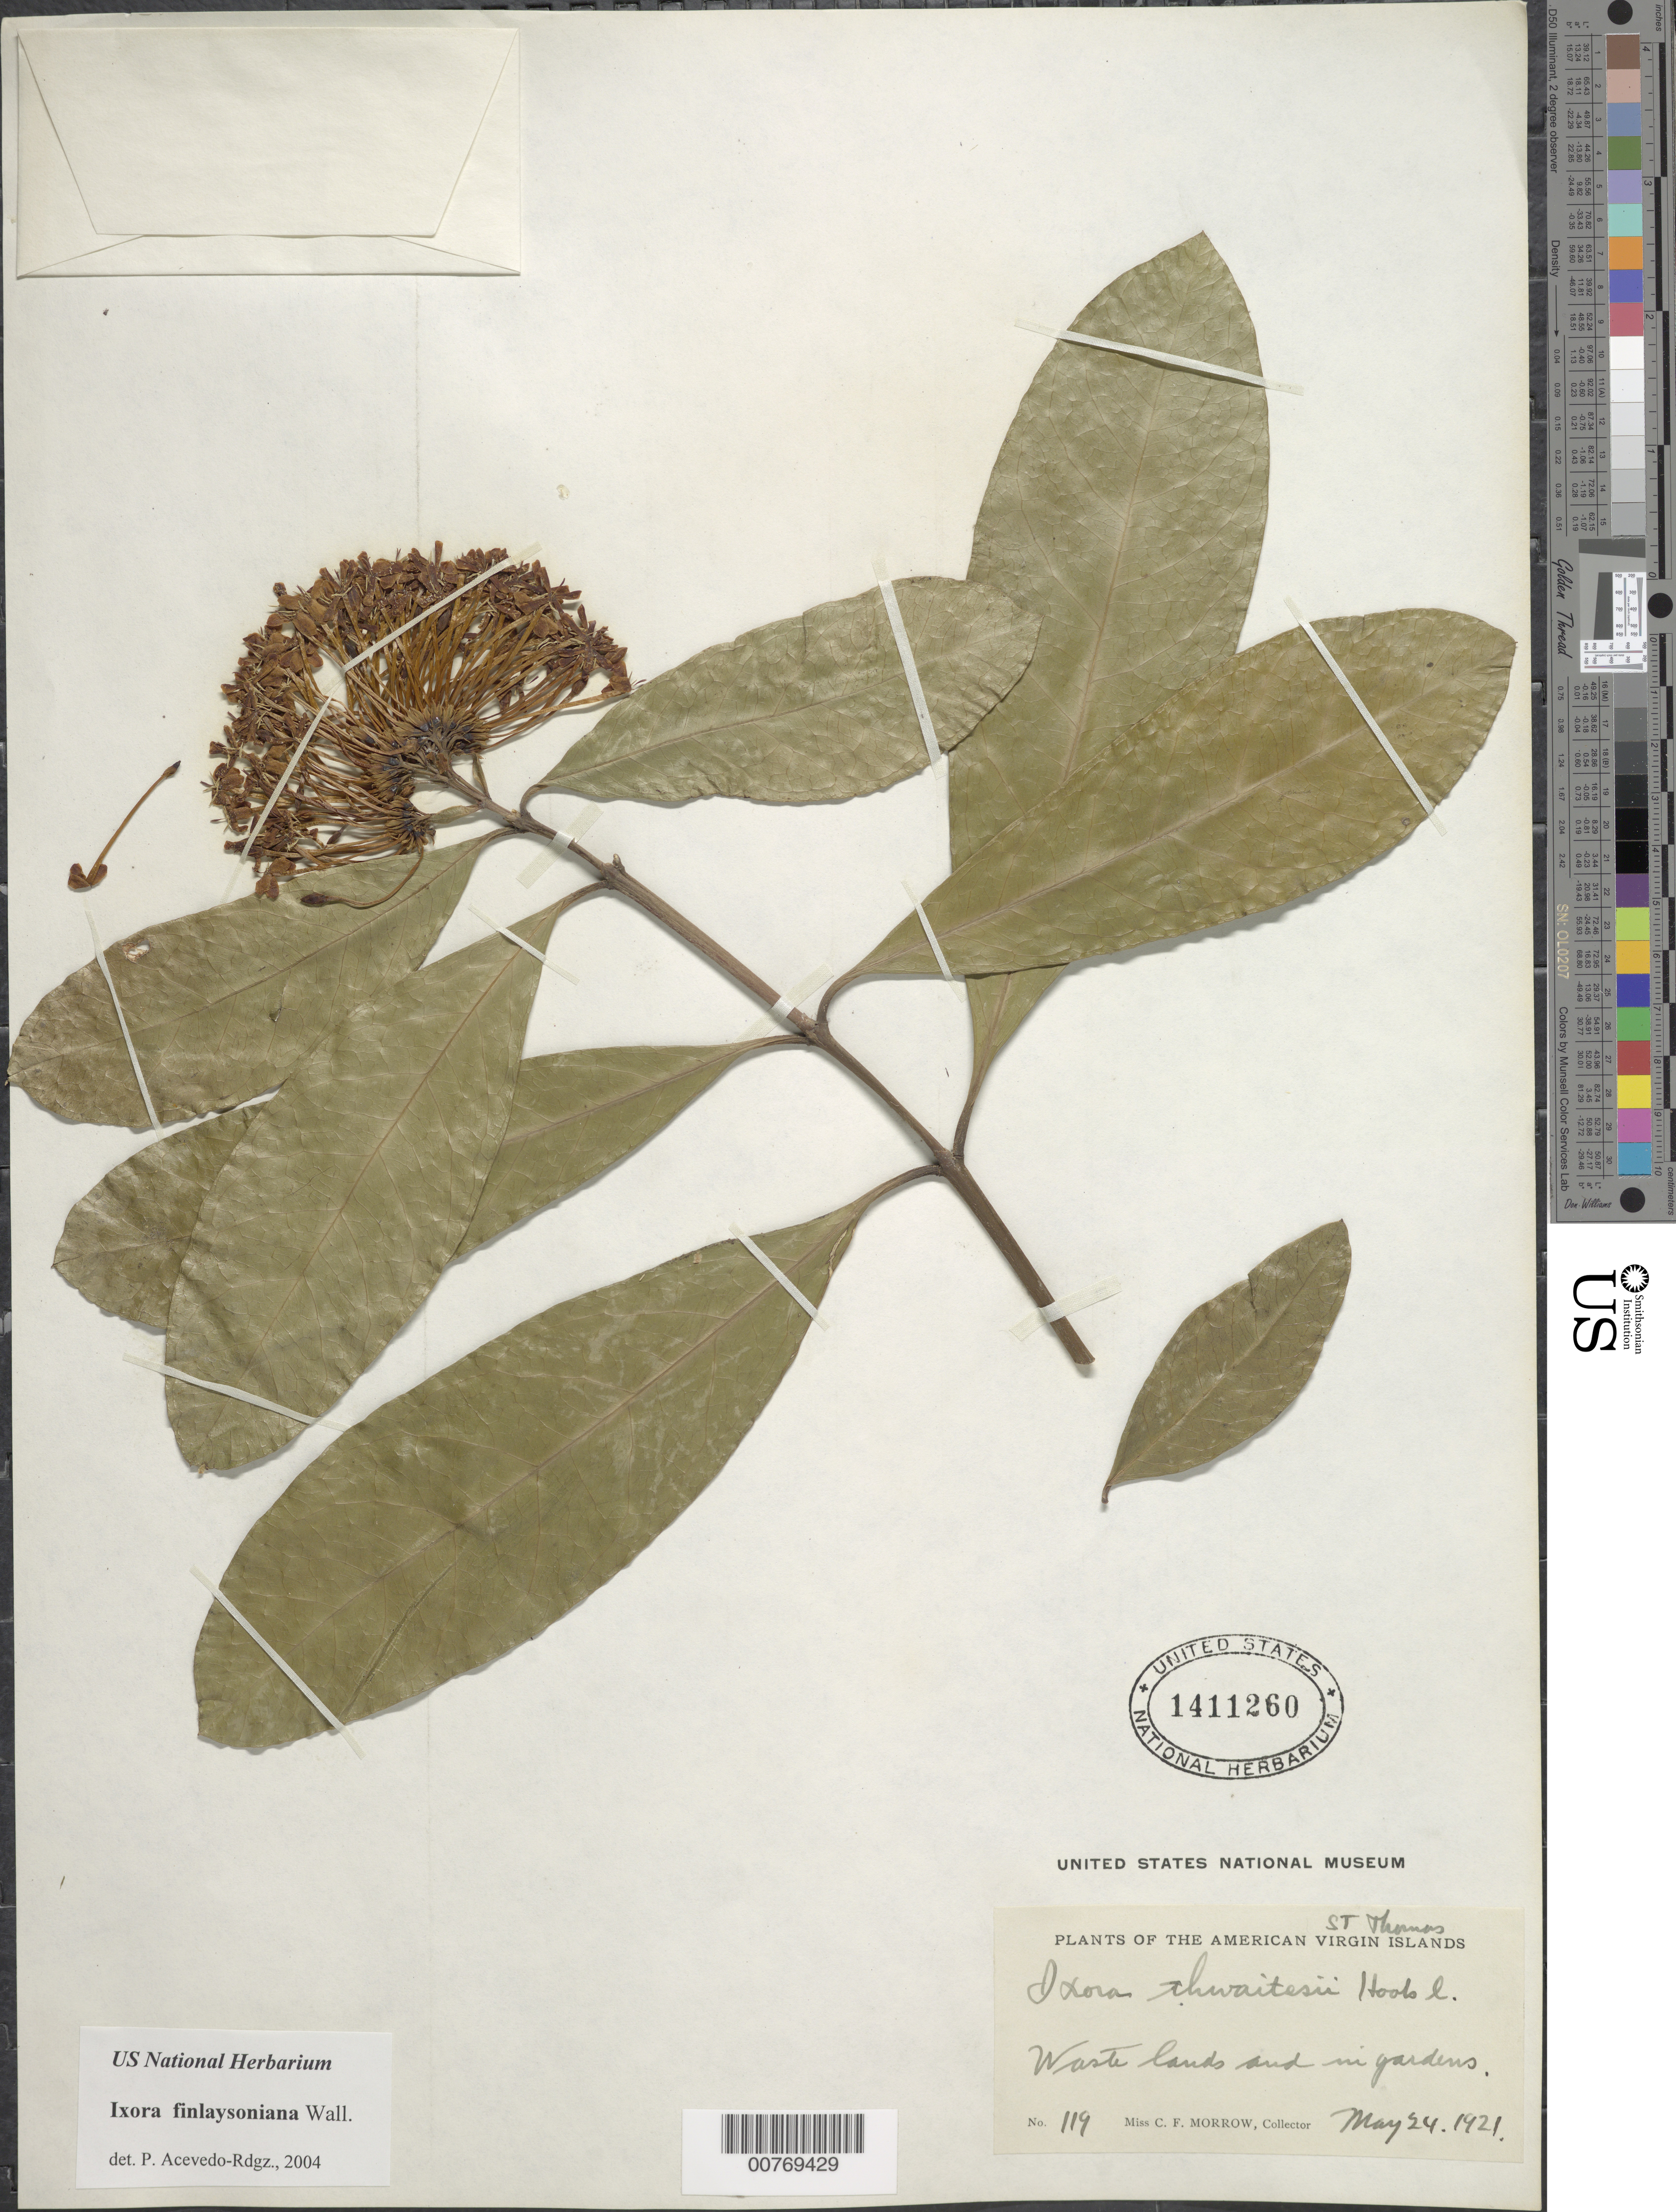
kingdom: Plantae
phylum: Tracheophyta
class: Magnoliopsida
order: Gentianales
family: Rubiaceae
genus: Ixora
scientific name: Ixora finlaysoniana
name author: Wall. ex G. Don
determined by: Acevedo-Rodríguez, P., (BOT), Smithsonian Institution - National Museum of Natural History (UNITED STATES)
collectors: C. Morrow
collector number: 119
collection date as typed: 24 May 1921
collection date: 1921-05-24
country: U.S. Virgin Islands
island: St. Thomas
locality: Waste lands and in gardens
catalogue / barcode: US 1411260